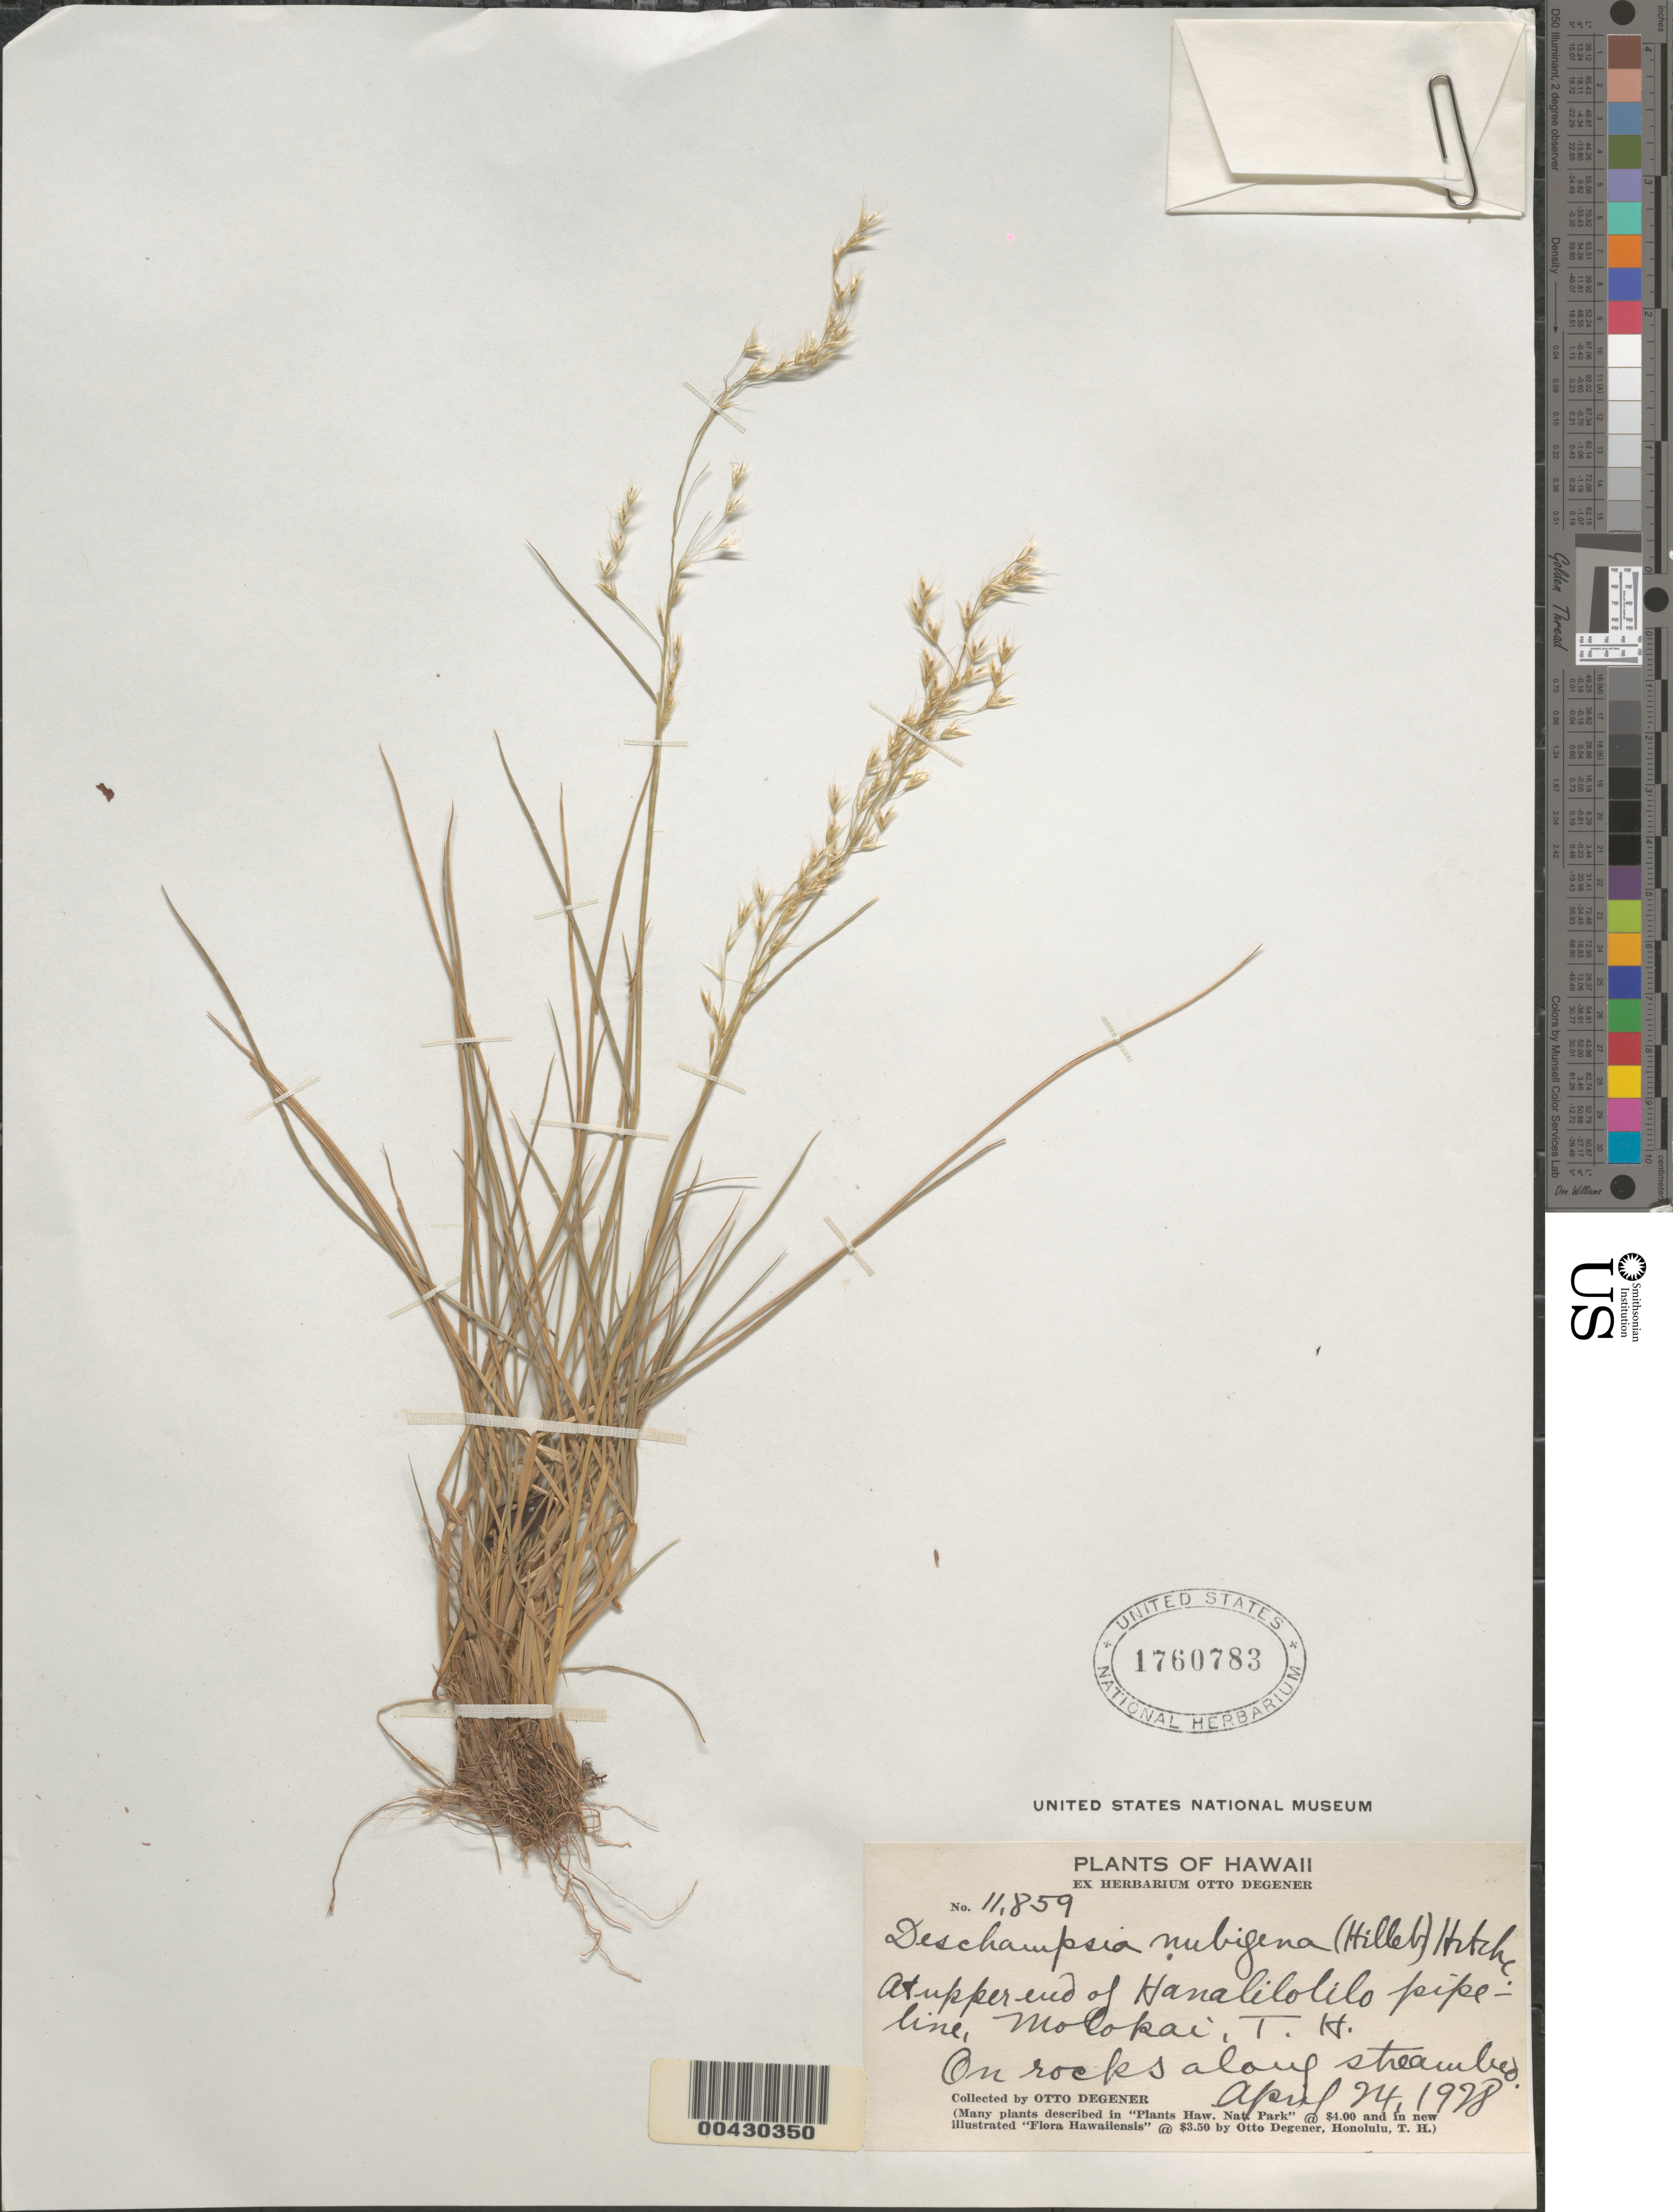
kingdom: Plantae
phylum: Tracheophyta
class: Liliopsida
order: Poales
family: Poaceae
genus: Deschampsia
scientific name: Deschampsia nubigena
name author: Hillebr.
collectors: O. Degener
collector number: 11859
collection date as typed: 24 Apr 1928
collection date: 1928-04-24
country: United States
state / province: Hawaii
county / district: Maui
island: Moloka'i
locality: at upper end of Hanalilolilo pipeline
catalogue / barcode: US 1760783